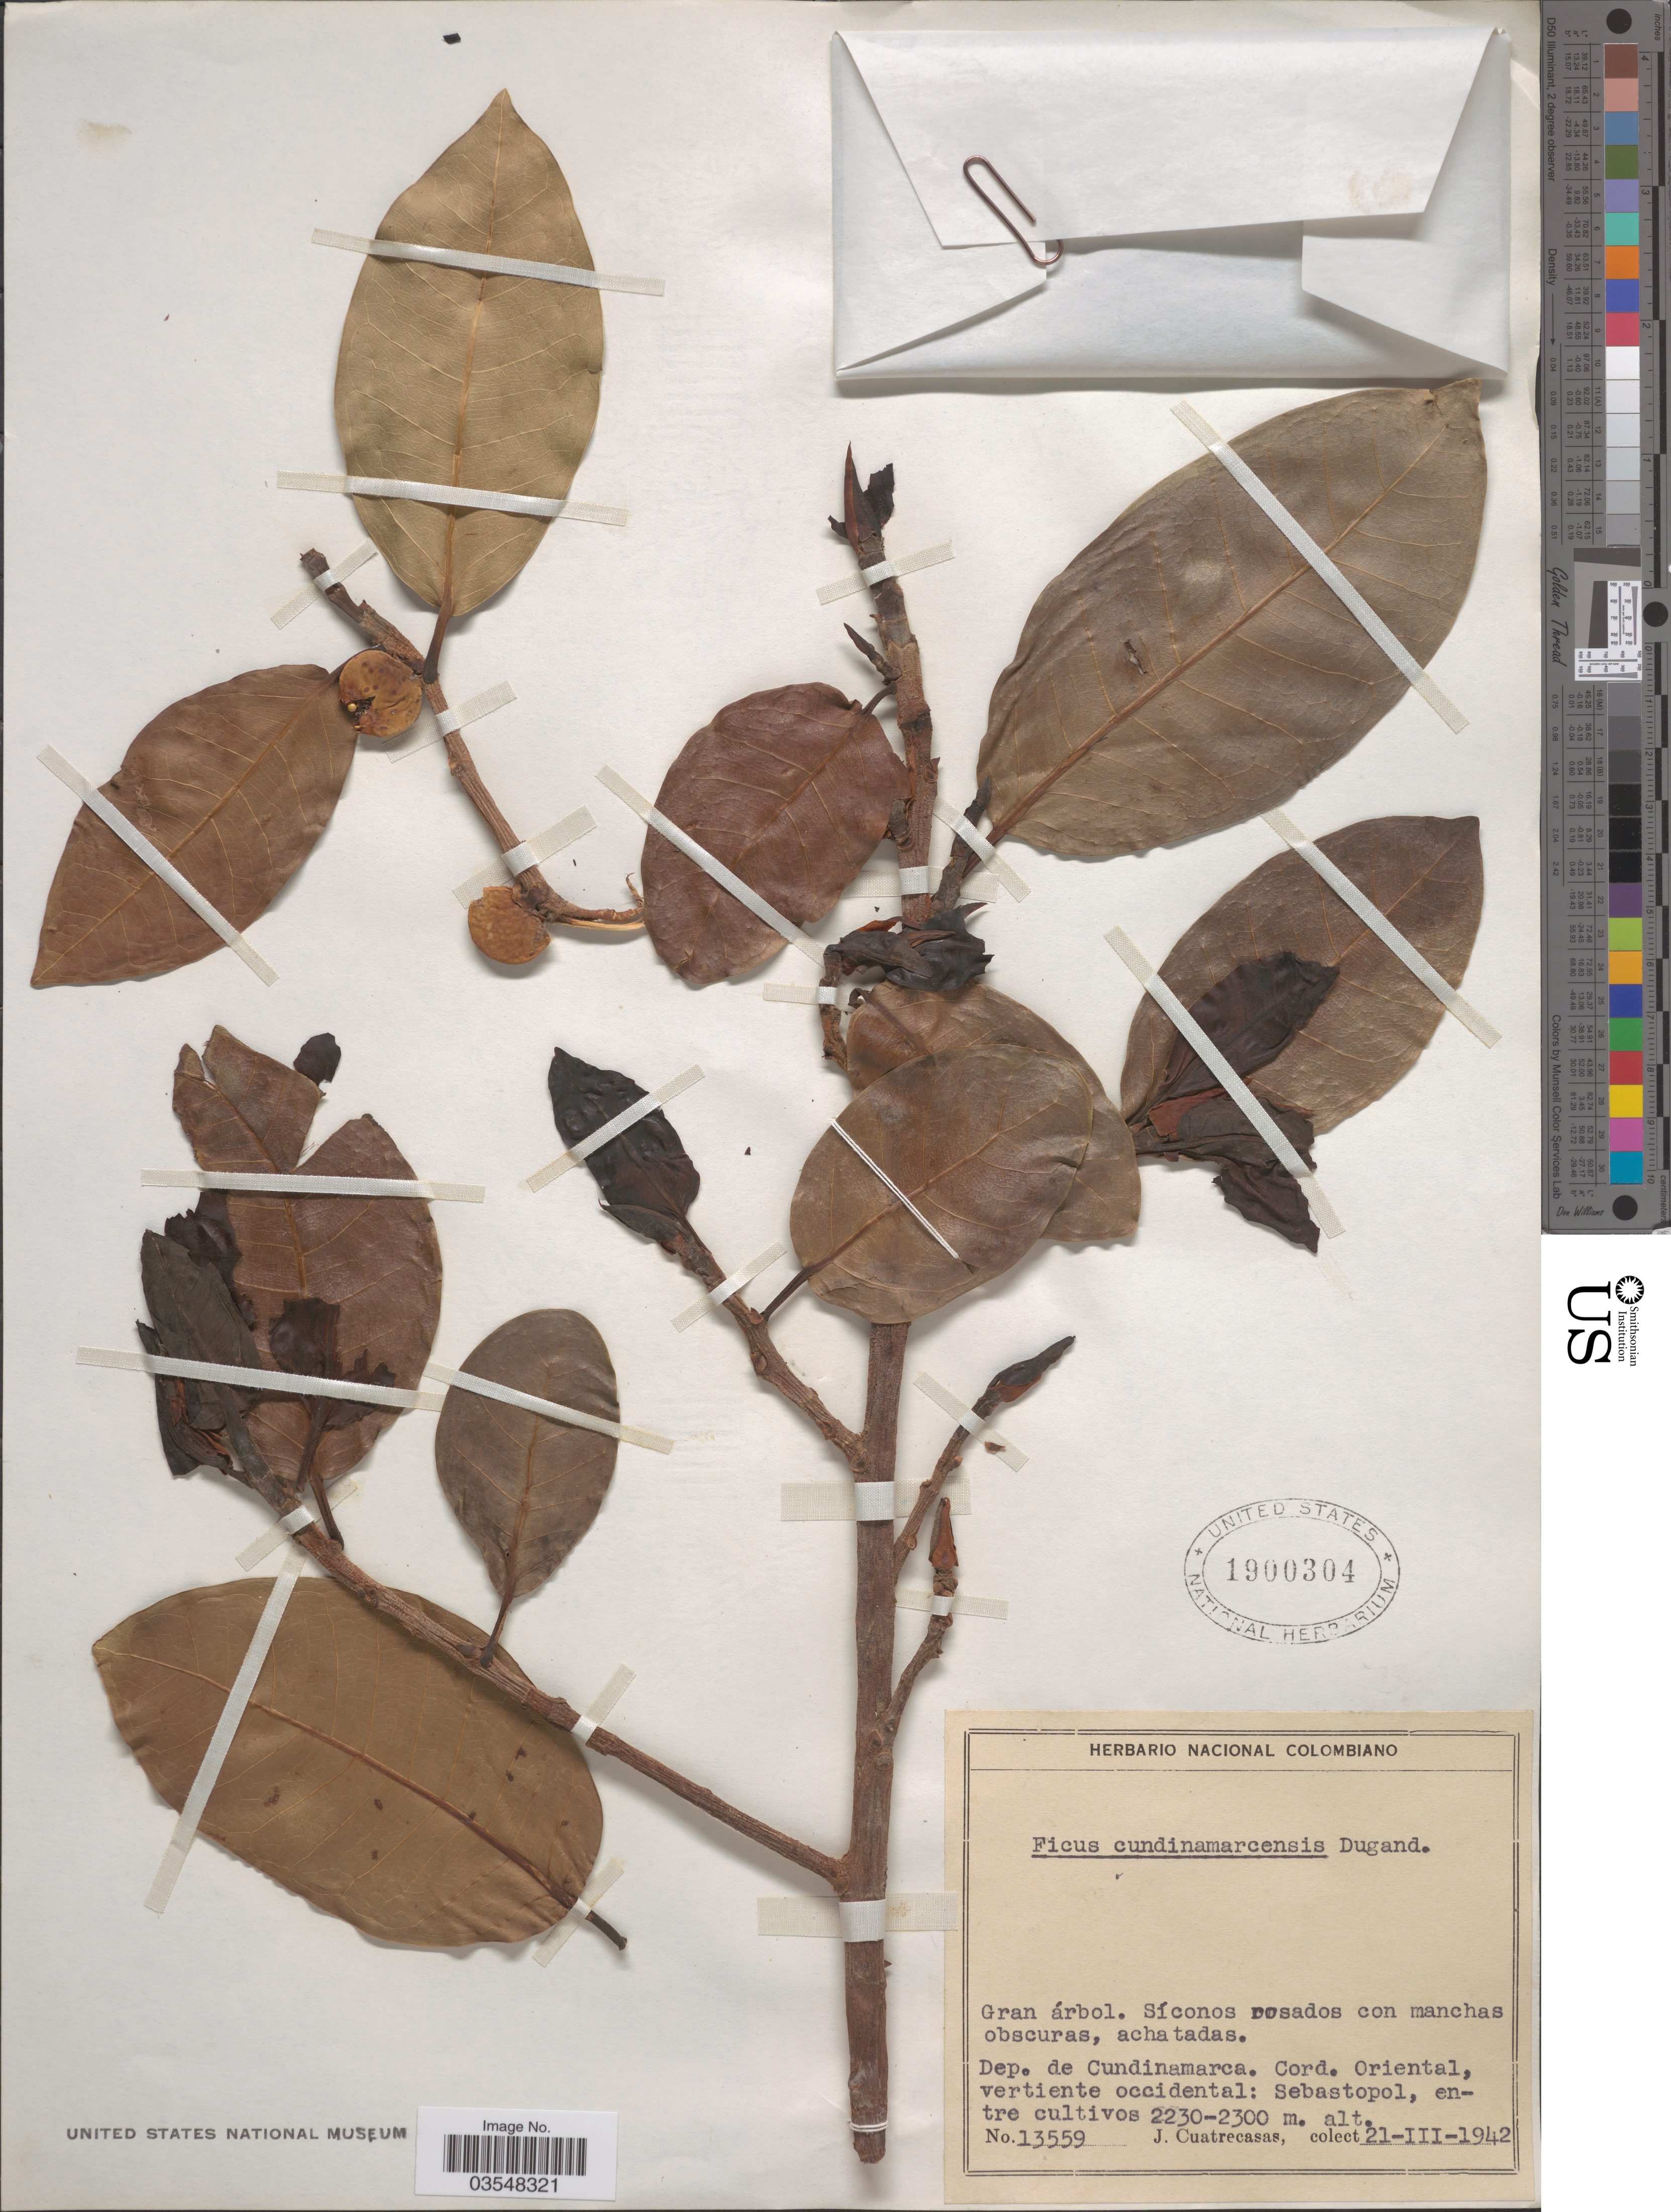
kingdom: Plantae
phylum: Tracheophyta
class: Magnoliopsida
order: Rosales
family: Moraceae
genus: Ficus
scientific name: Ficus cundinamarcensis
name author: Dugand G.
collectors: J. Cuatrecasas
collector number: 13559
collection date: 1942-03-21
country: Colombia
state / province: Cundinamarca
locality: Dep. de Cundinamarca. Cord. Oriental, vertiente occidental: Sebastopol, entre cultivos.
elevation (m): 2230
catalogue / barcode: US 1900304